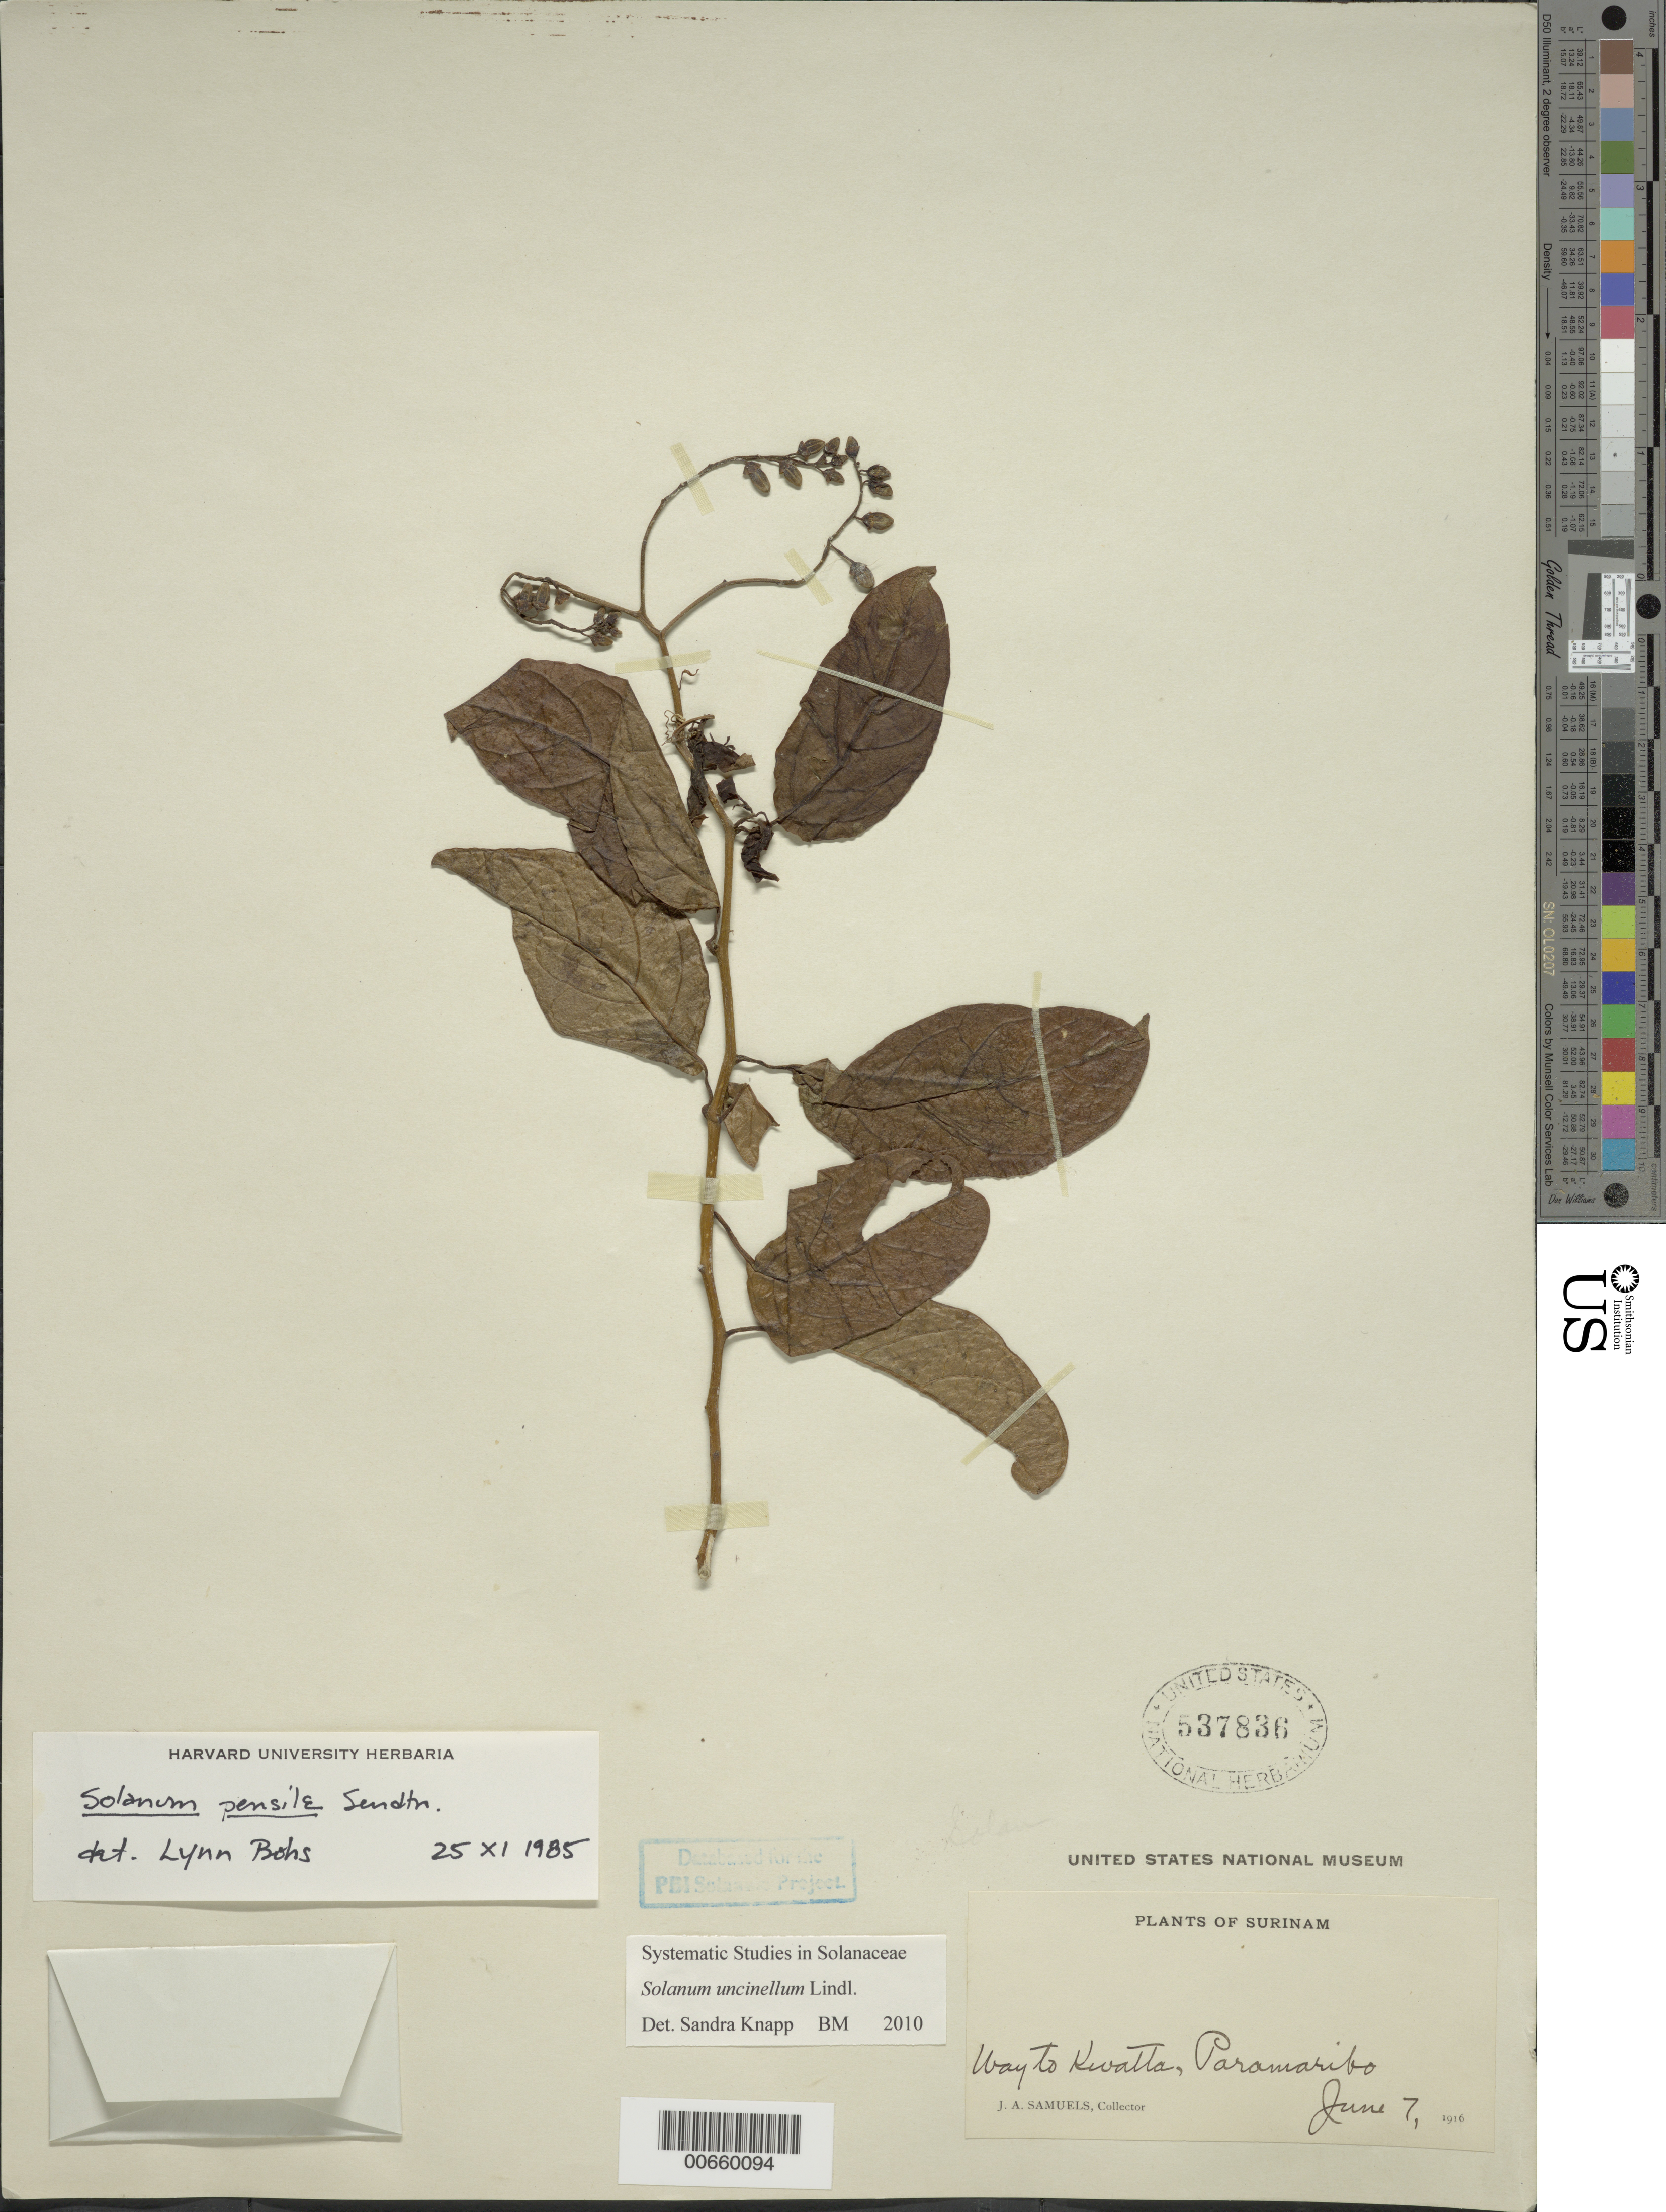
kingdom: Plantae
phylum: Tracheophyta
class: Magnoliopsida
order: Solanales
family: Solanaceae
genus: Solanum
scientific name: Solanum uncinellum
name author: Lindl.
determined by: Knapp, S. D.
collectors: J. A. Samuels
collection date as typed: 7 Jun 1916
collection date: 1916-06-07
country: Suriname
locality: Kwatta, Paramaribo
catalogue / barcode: US 537836